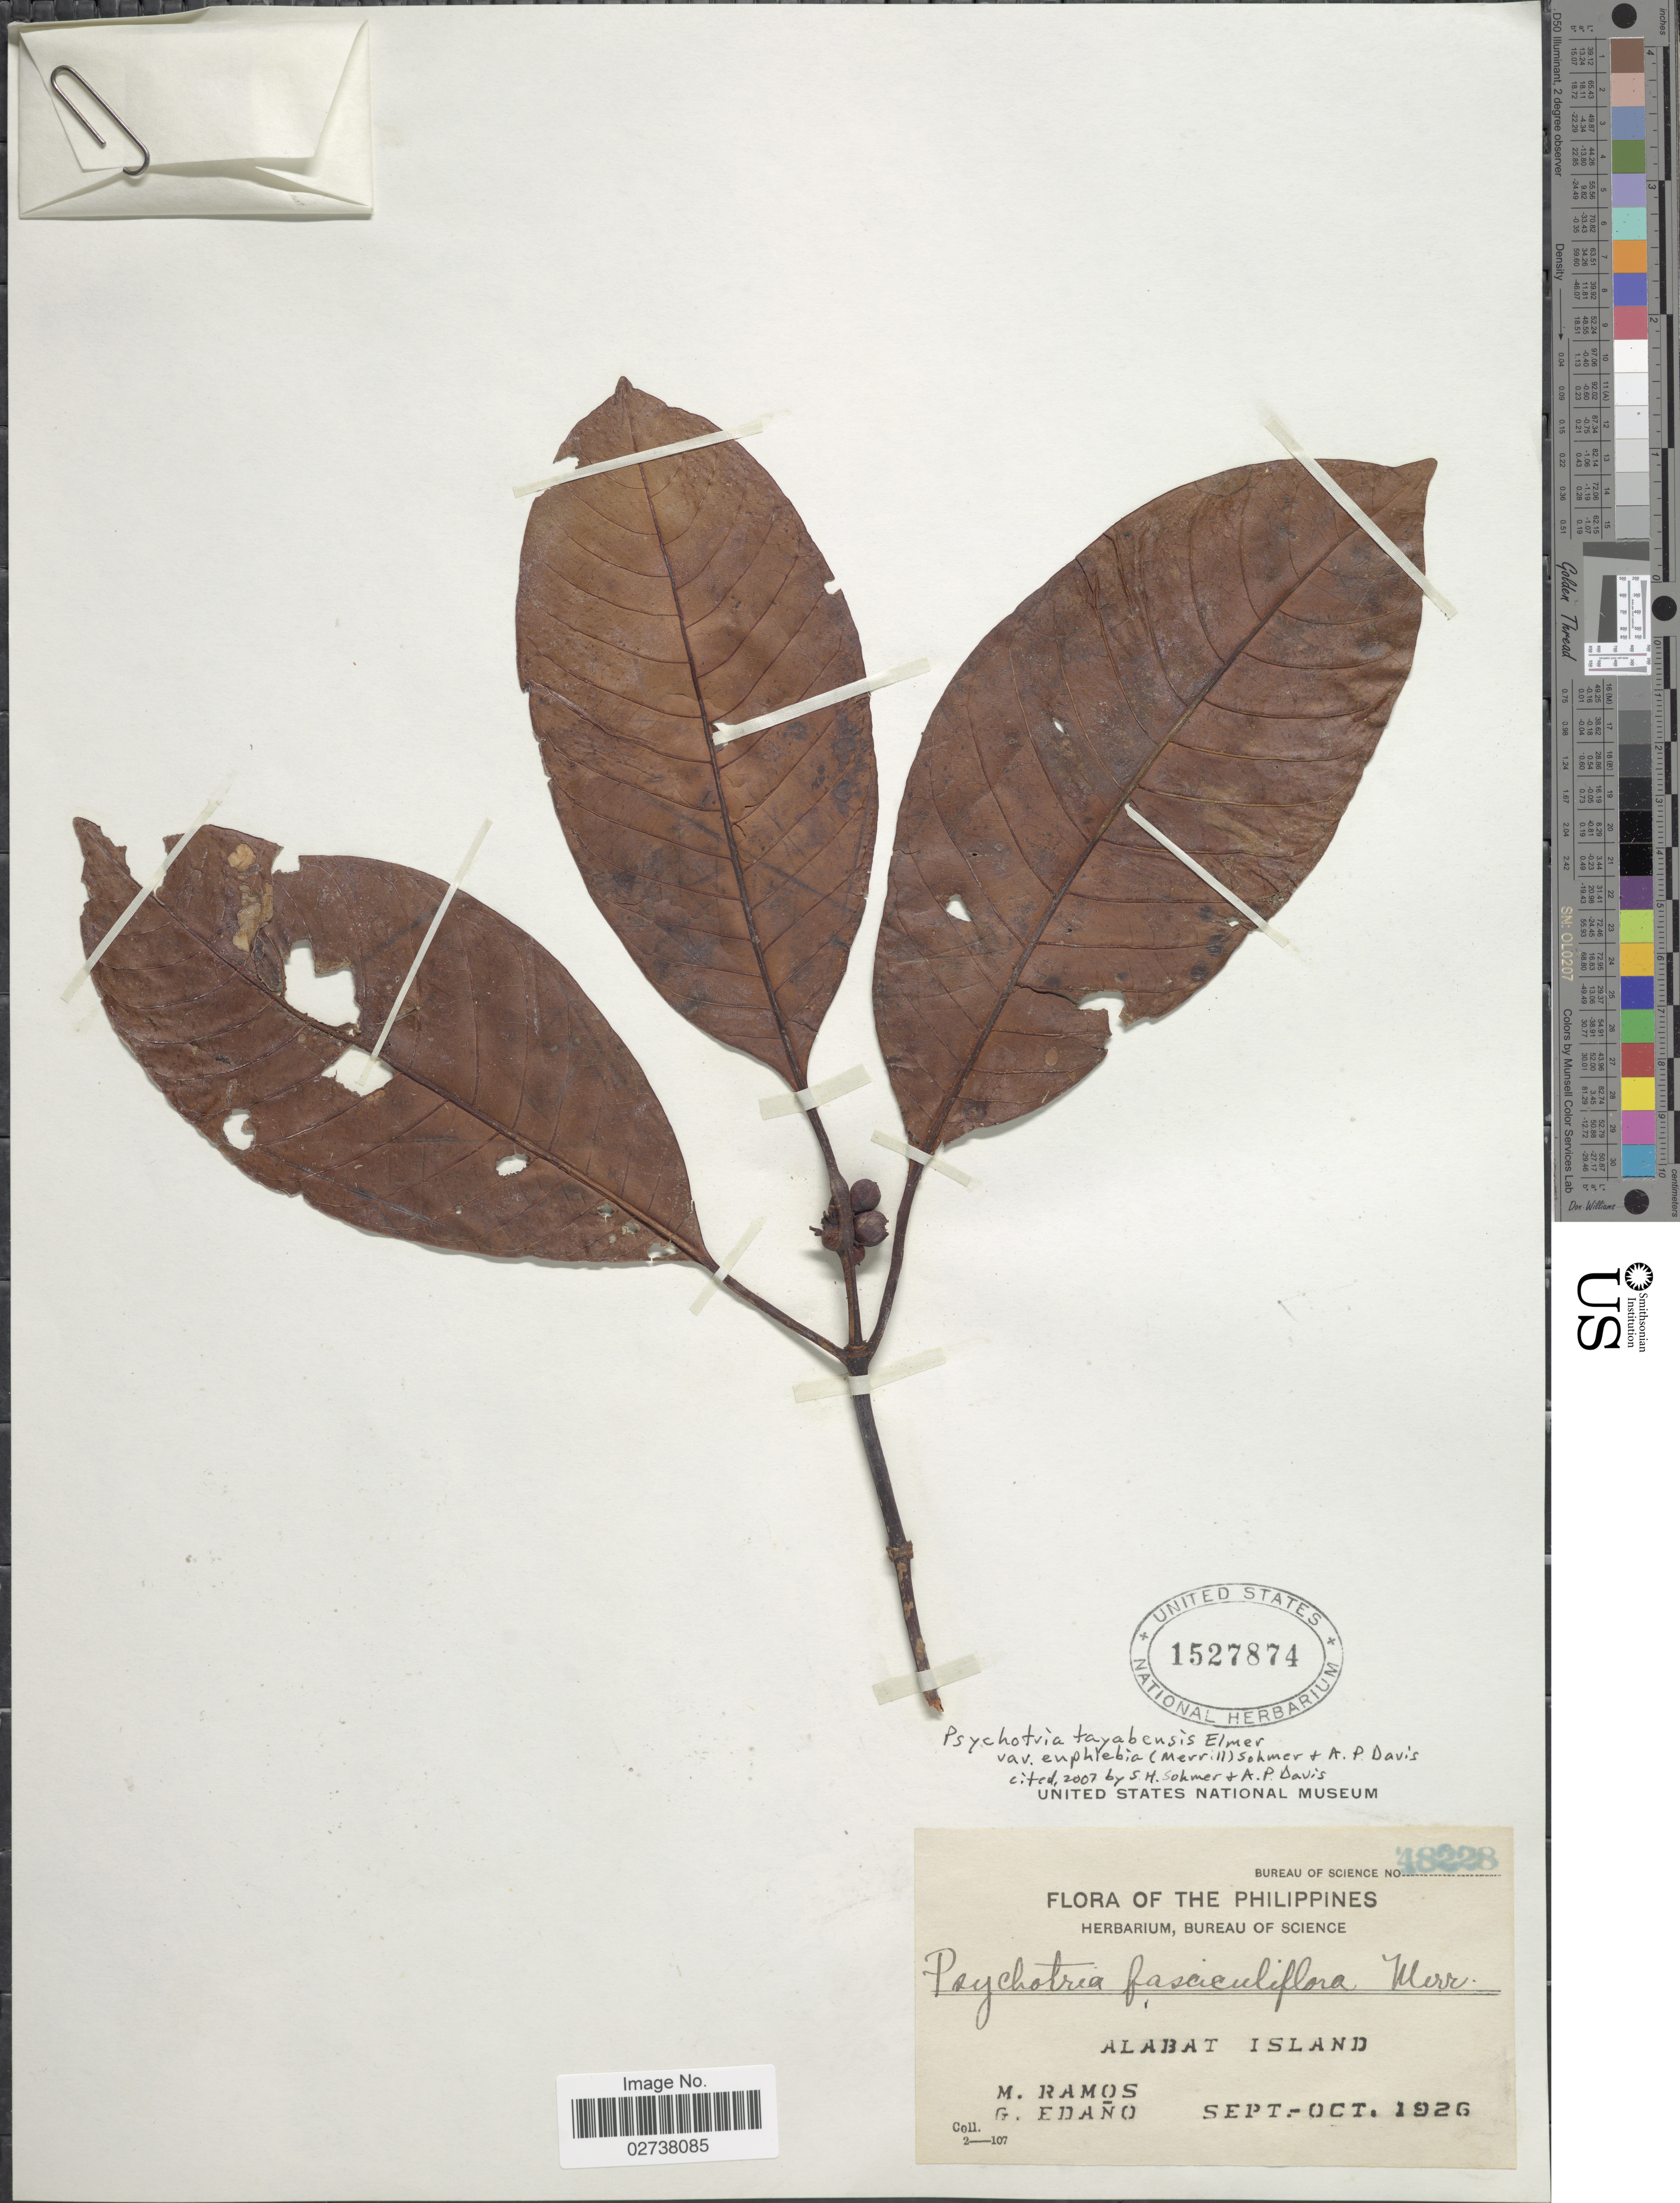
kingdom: Plantae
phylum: Tracheophyta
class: Magnoliopsida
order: Gentianales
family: Rubiaceae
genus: Psychotria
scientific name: Psychotria tayabensis var. euphlebia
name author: (Merr.) Sohmer & A.P. Davis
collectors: M. Ramos & G. Edaño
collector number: Bureau of Science 48228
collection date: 1926-09/1926-10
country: Philippines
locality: Alabat Island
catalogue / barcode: US 1527874